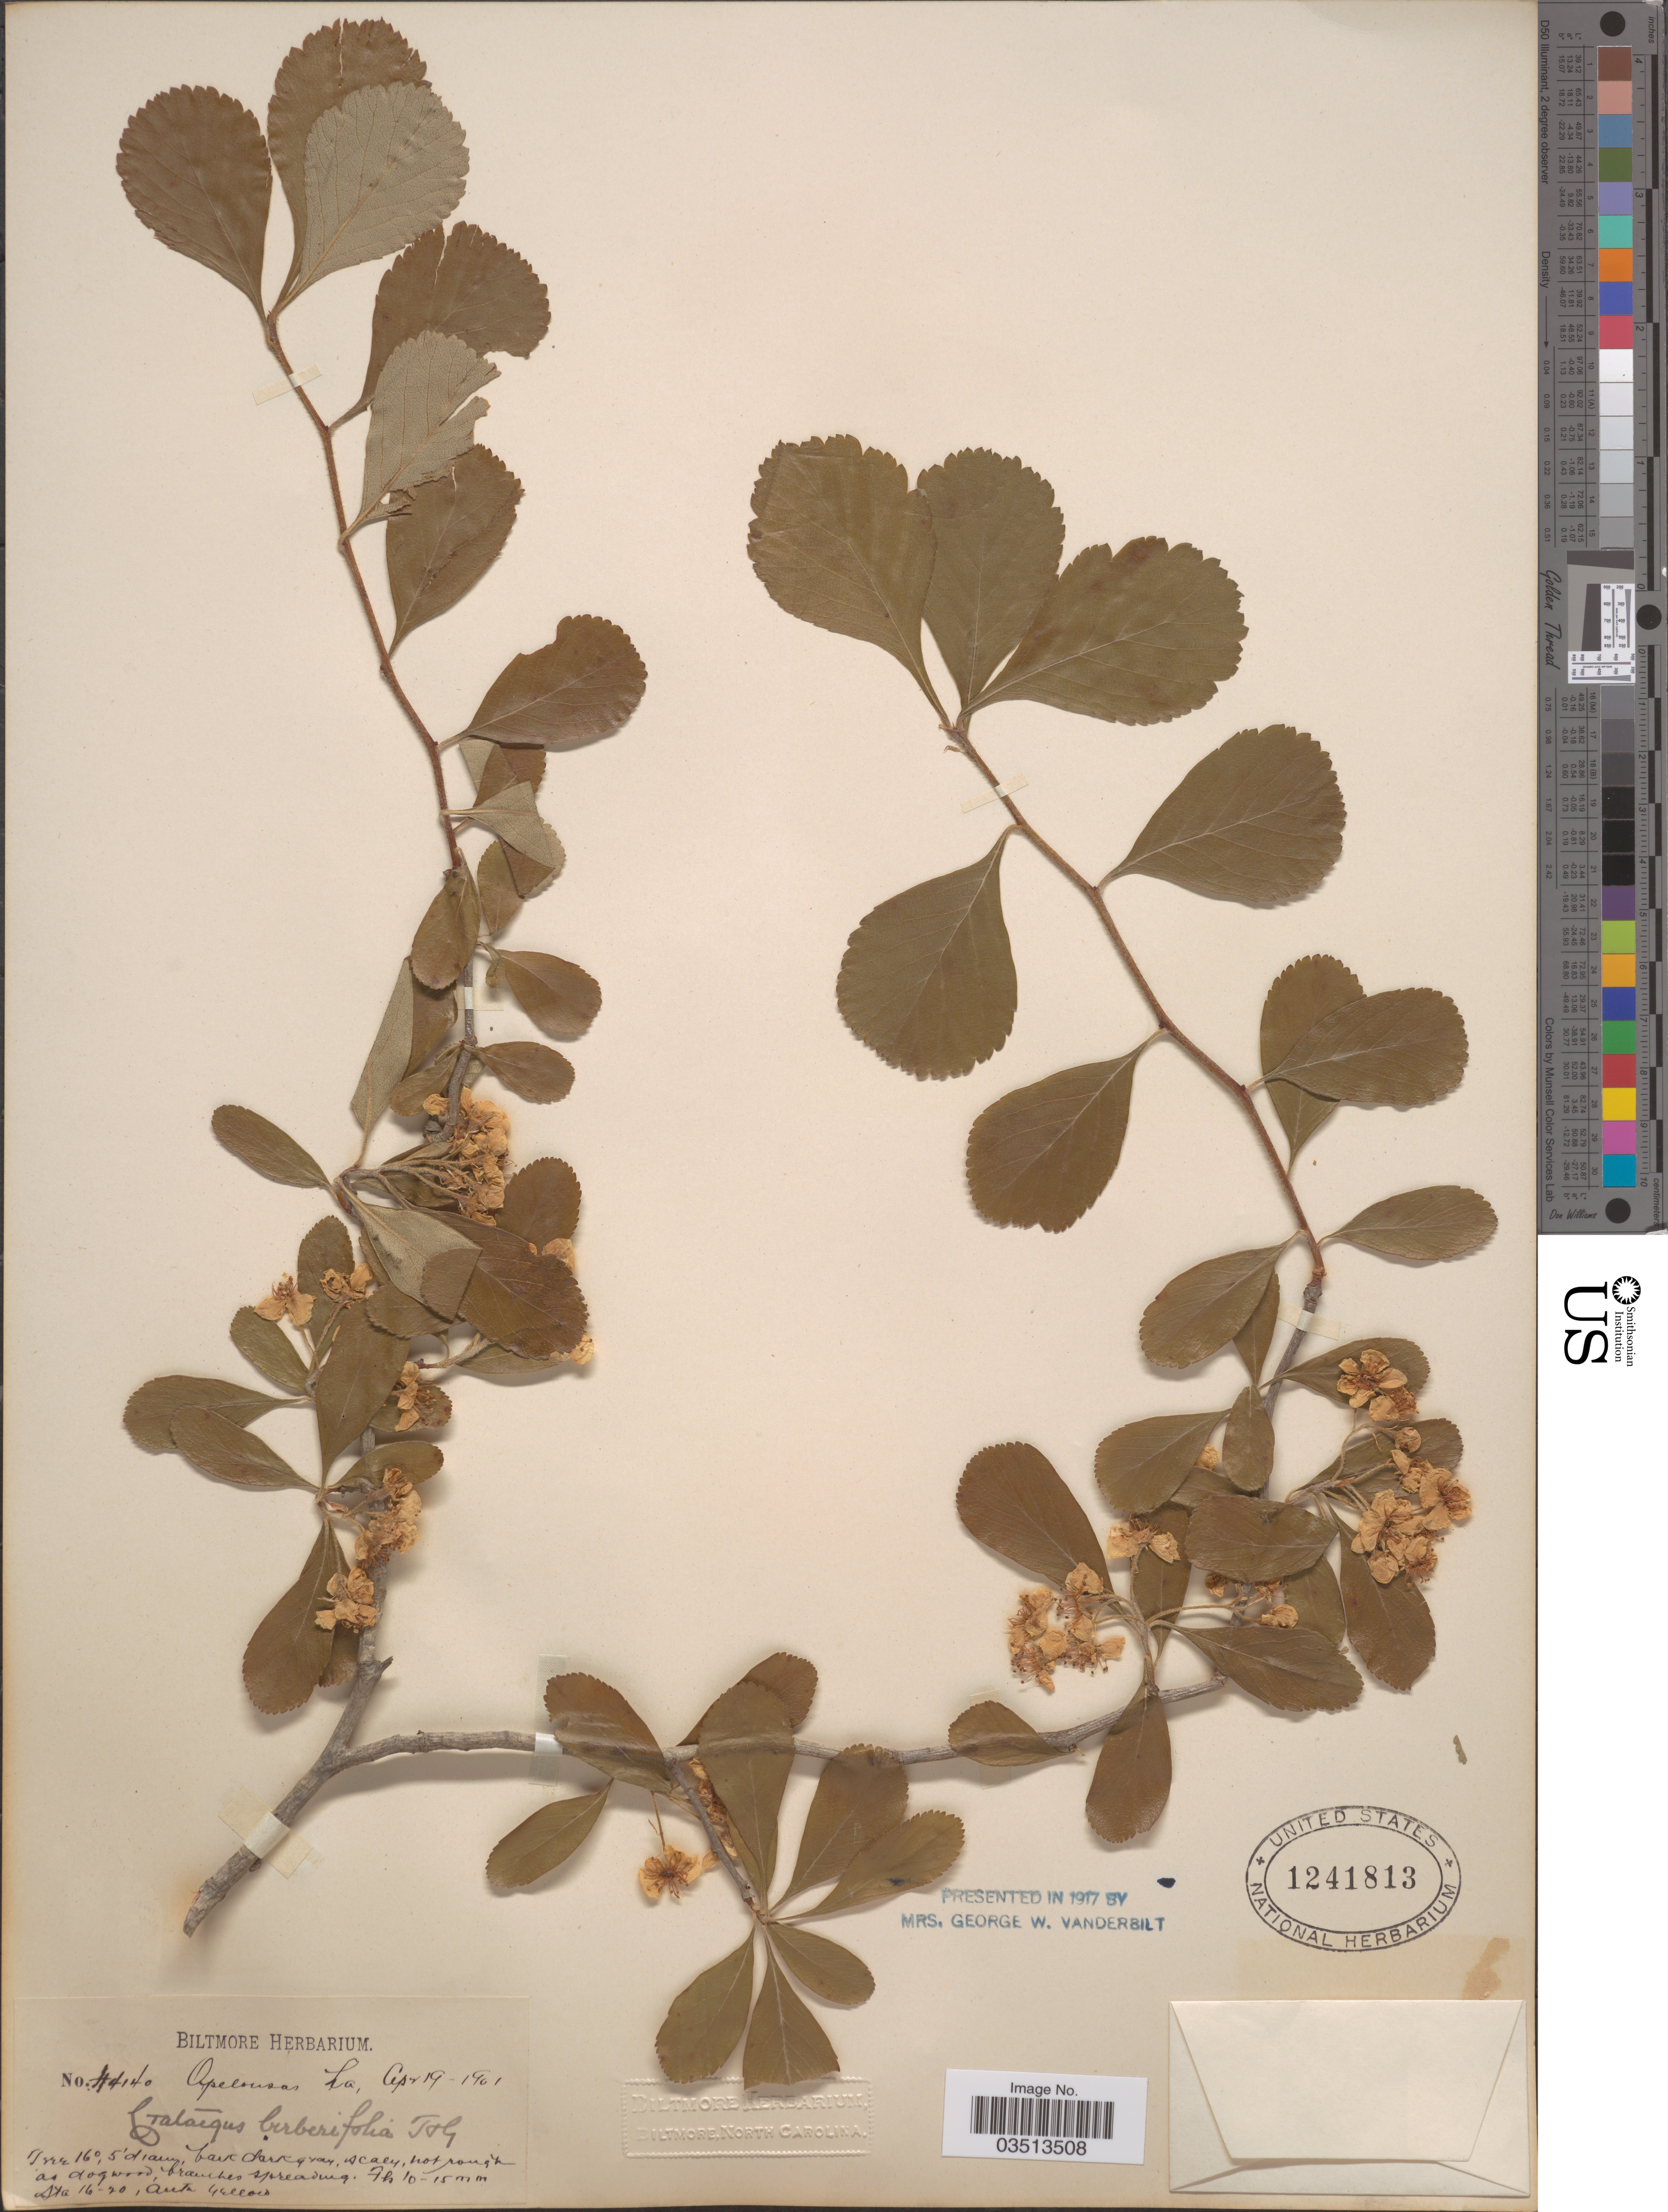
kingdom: Plantae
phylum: Tracheophyta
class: Magnoliopsida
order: Rosales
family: Rosaceae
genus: Crataegus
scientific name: Crataegus berberifolia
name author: Torr. & A. Gray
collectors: ex herb. Biltmore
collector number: H4140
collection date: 1901-04-19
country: United States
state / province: Louisiana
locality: Opelousas.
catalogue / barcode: US 1241813